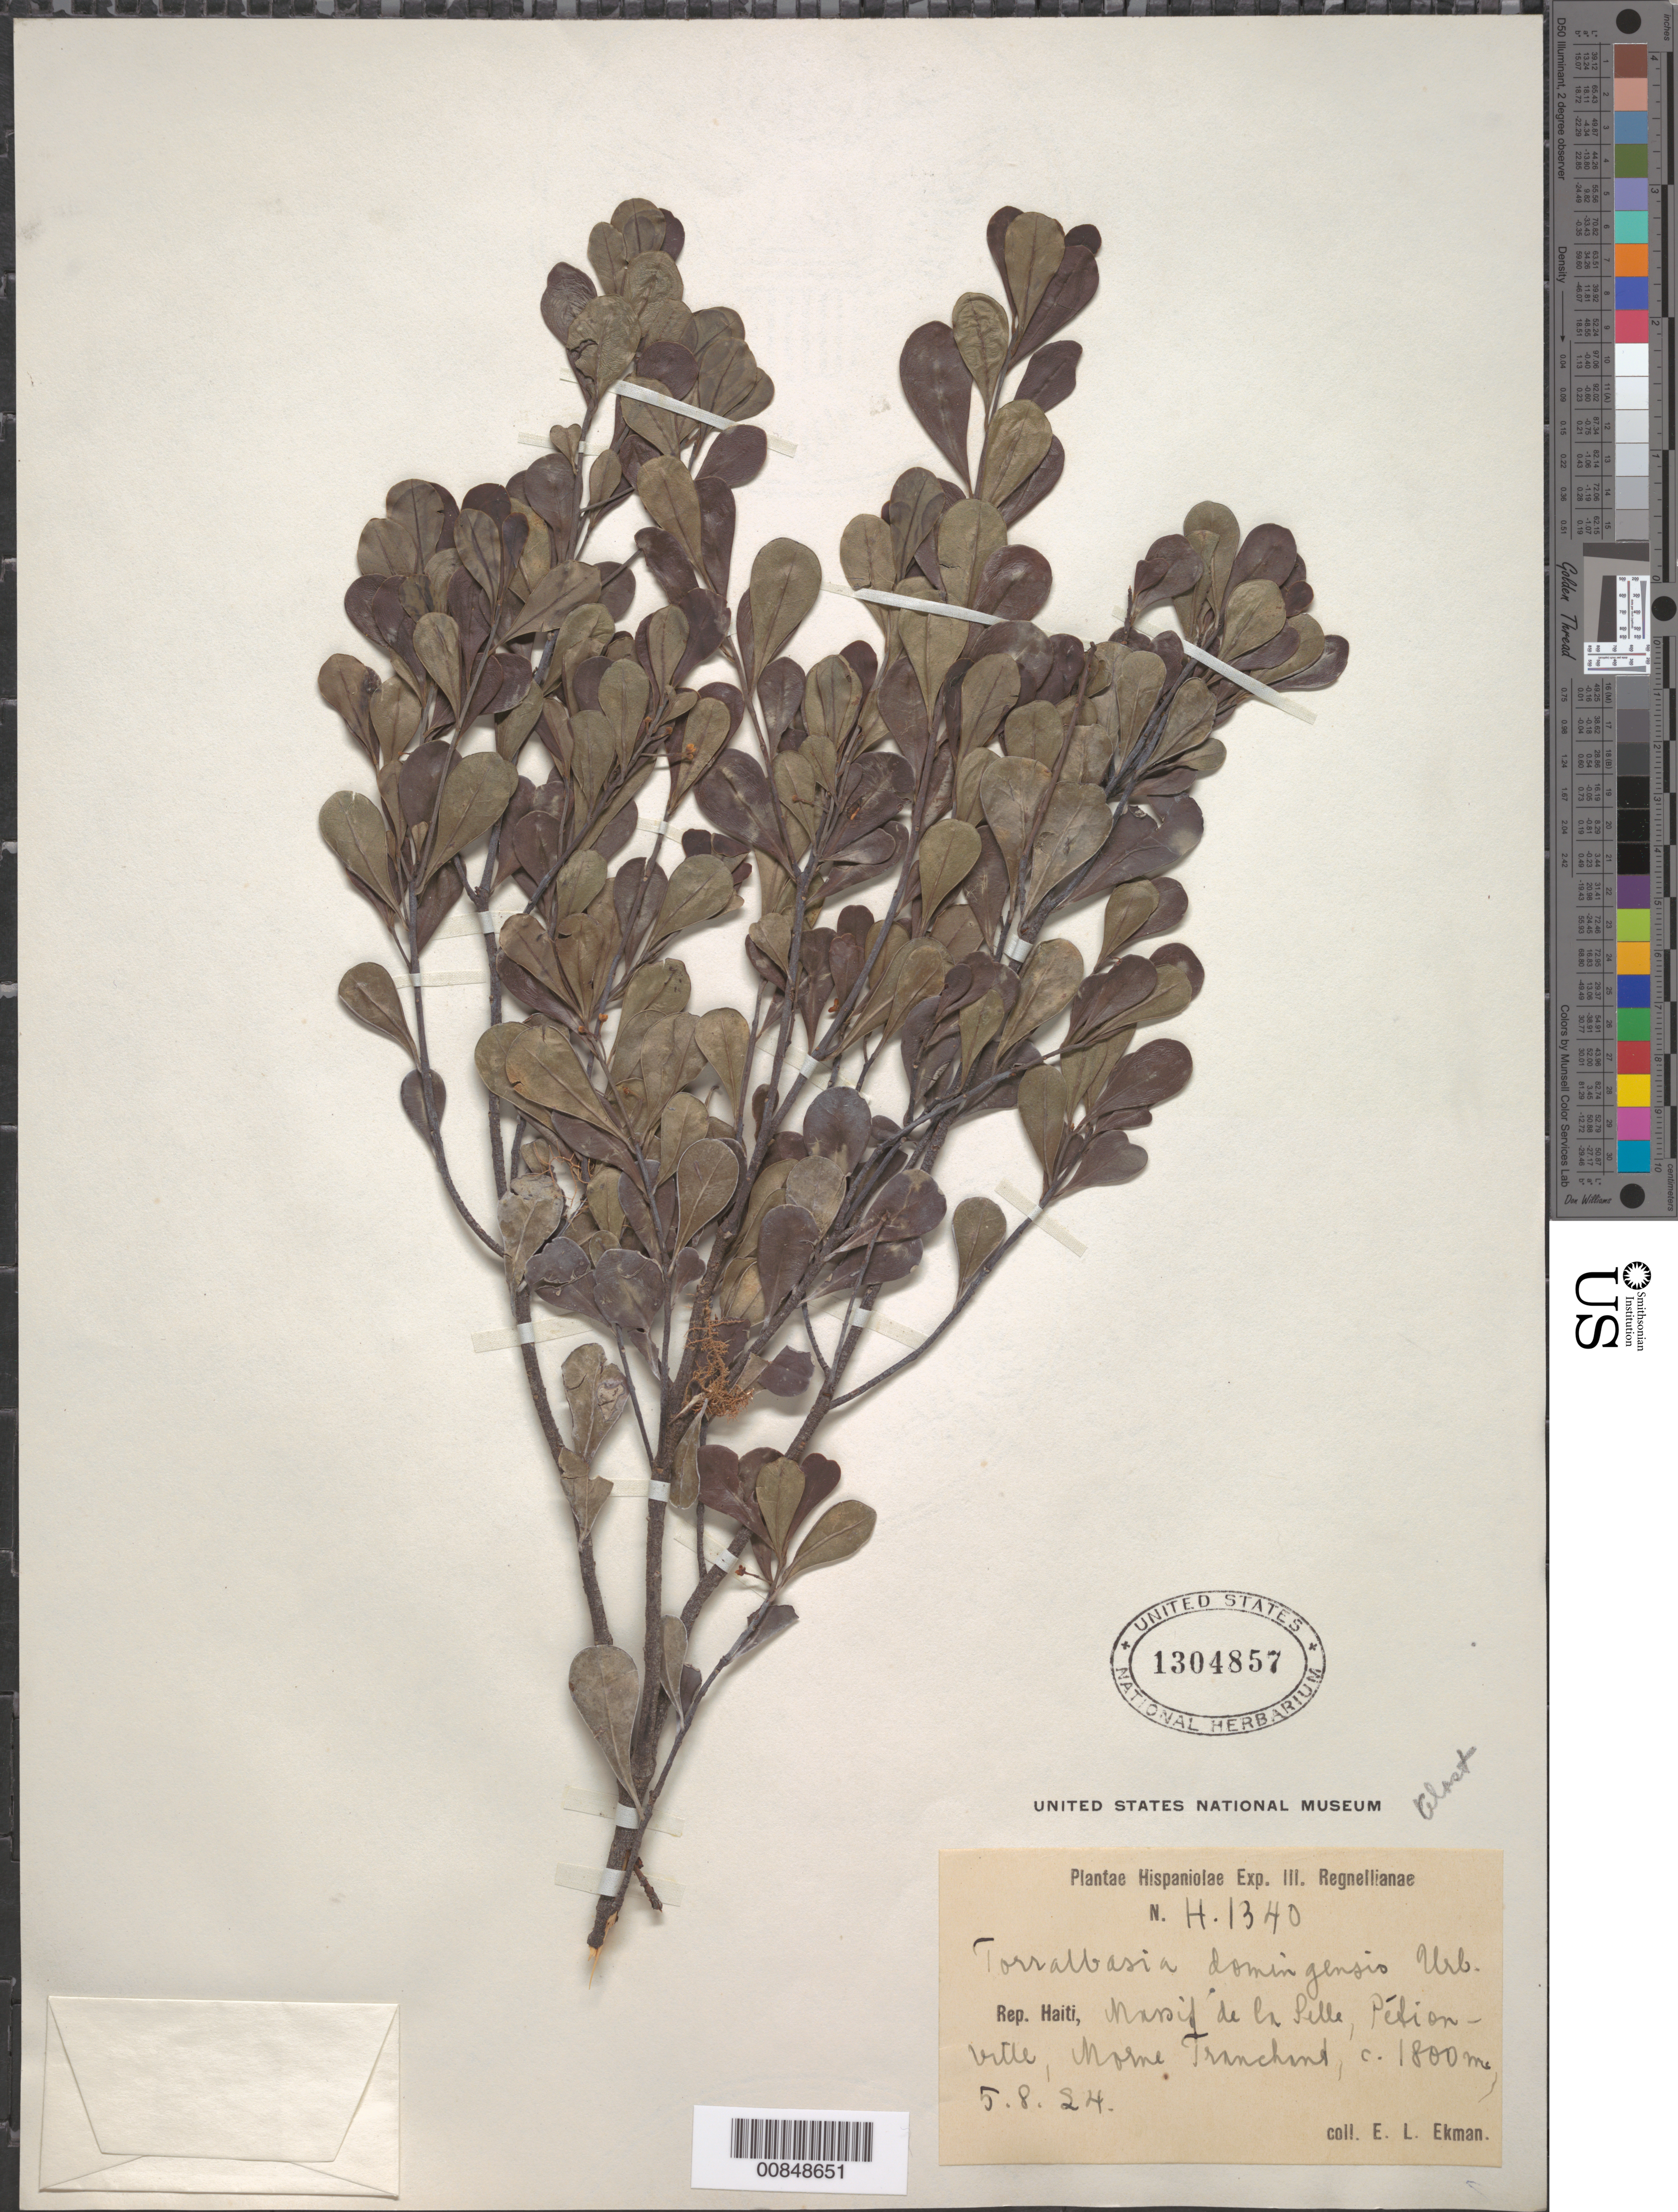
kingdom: Plantae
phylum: Tracheophyta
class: Magnoliopsida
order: Celastrales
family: Celastraceae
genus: Torralbasia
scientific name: Torralbasia domingensis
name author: Urb.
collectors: E. L. Ekman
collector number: H 1340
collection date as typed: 05 Aug 1924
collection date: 1924-08-05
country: Haiti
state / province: Ouest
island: Hispaniola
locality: Massif de la Selle, Pétionville, Morne Tranchant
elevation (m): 1800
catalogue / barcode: US 1304857